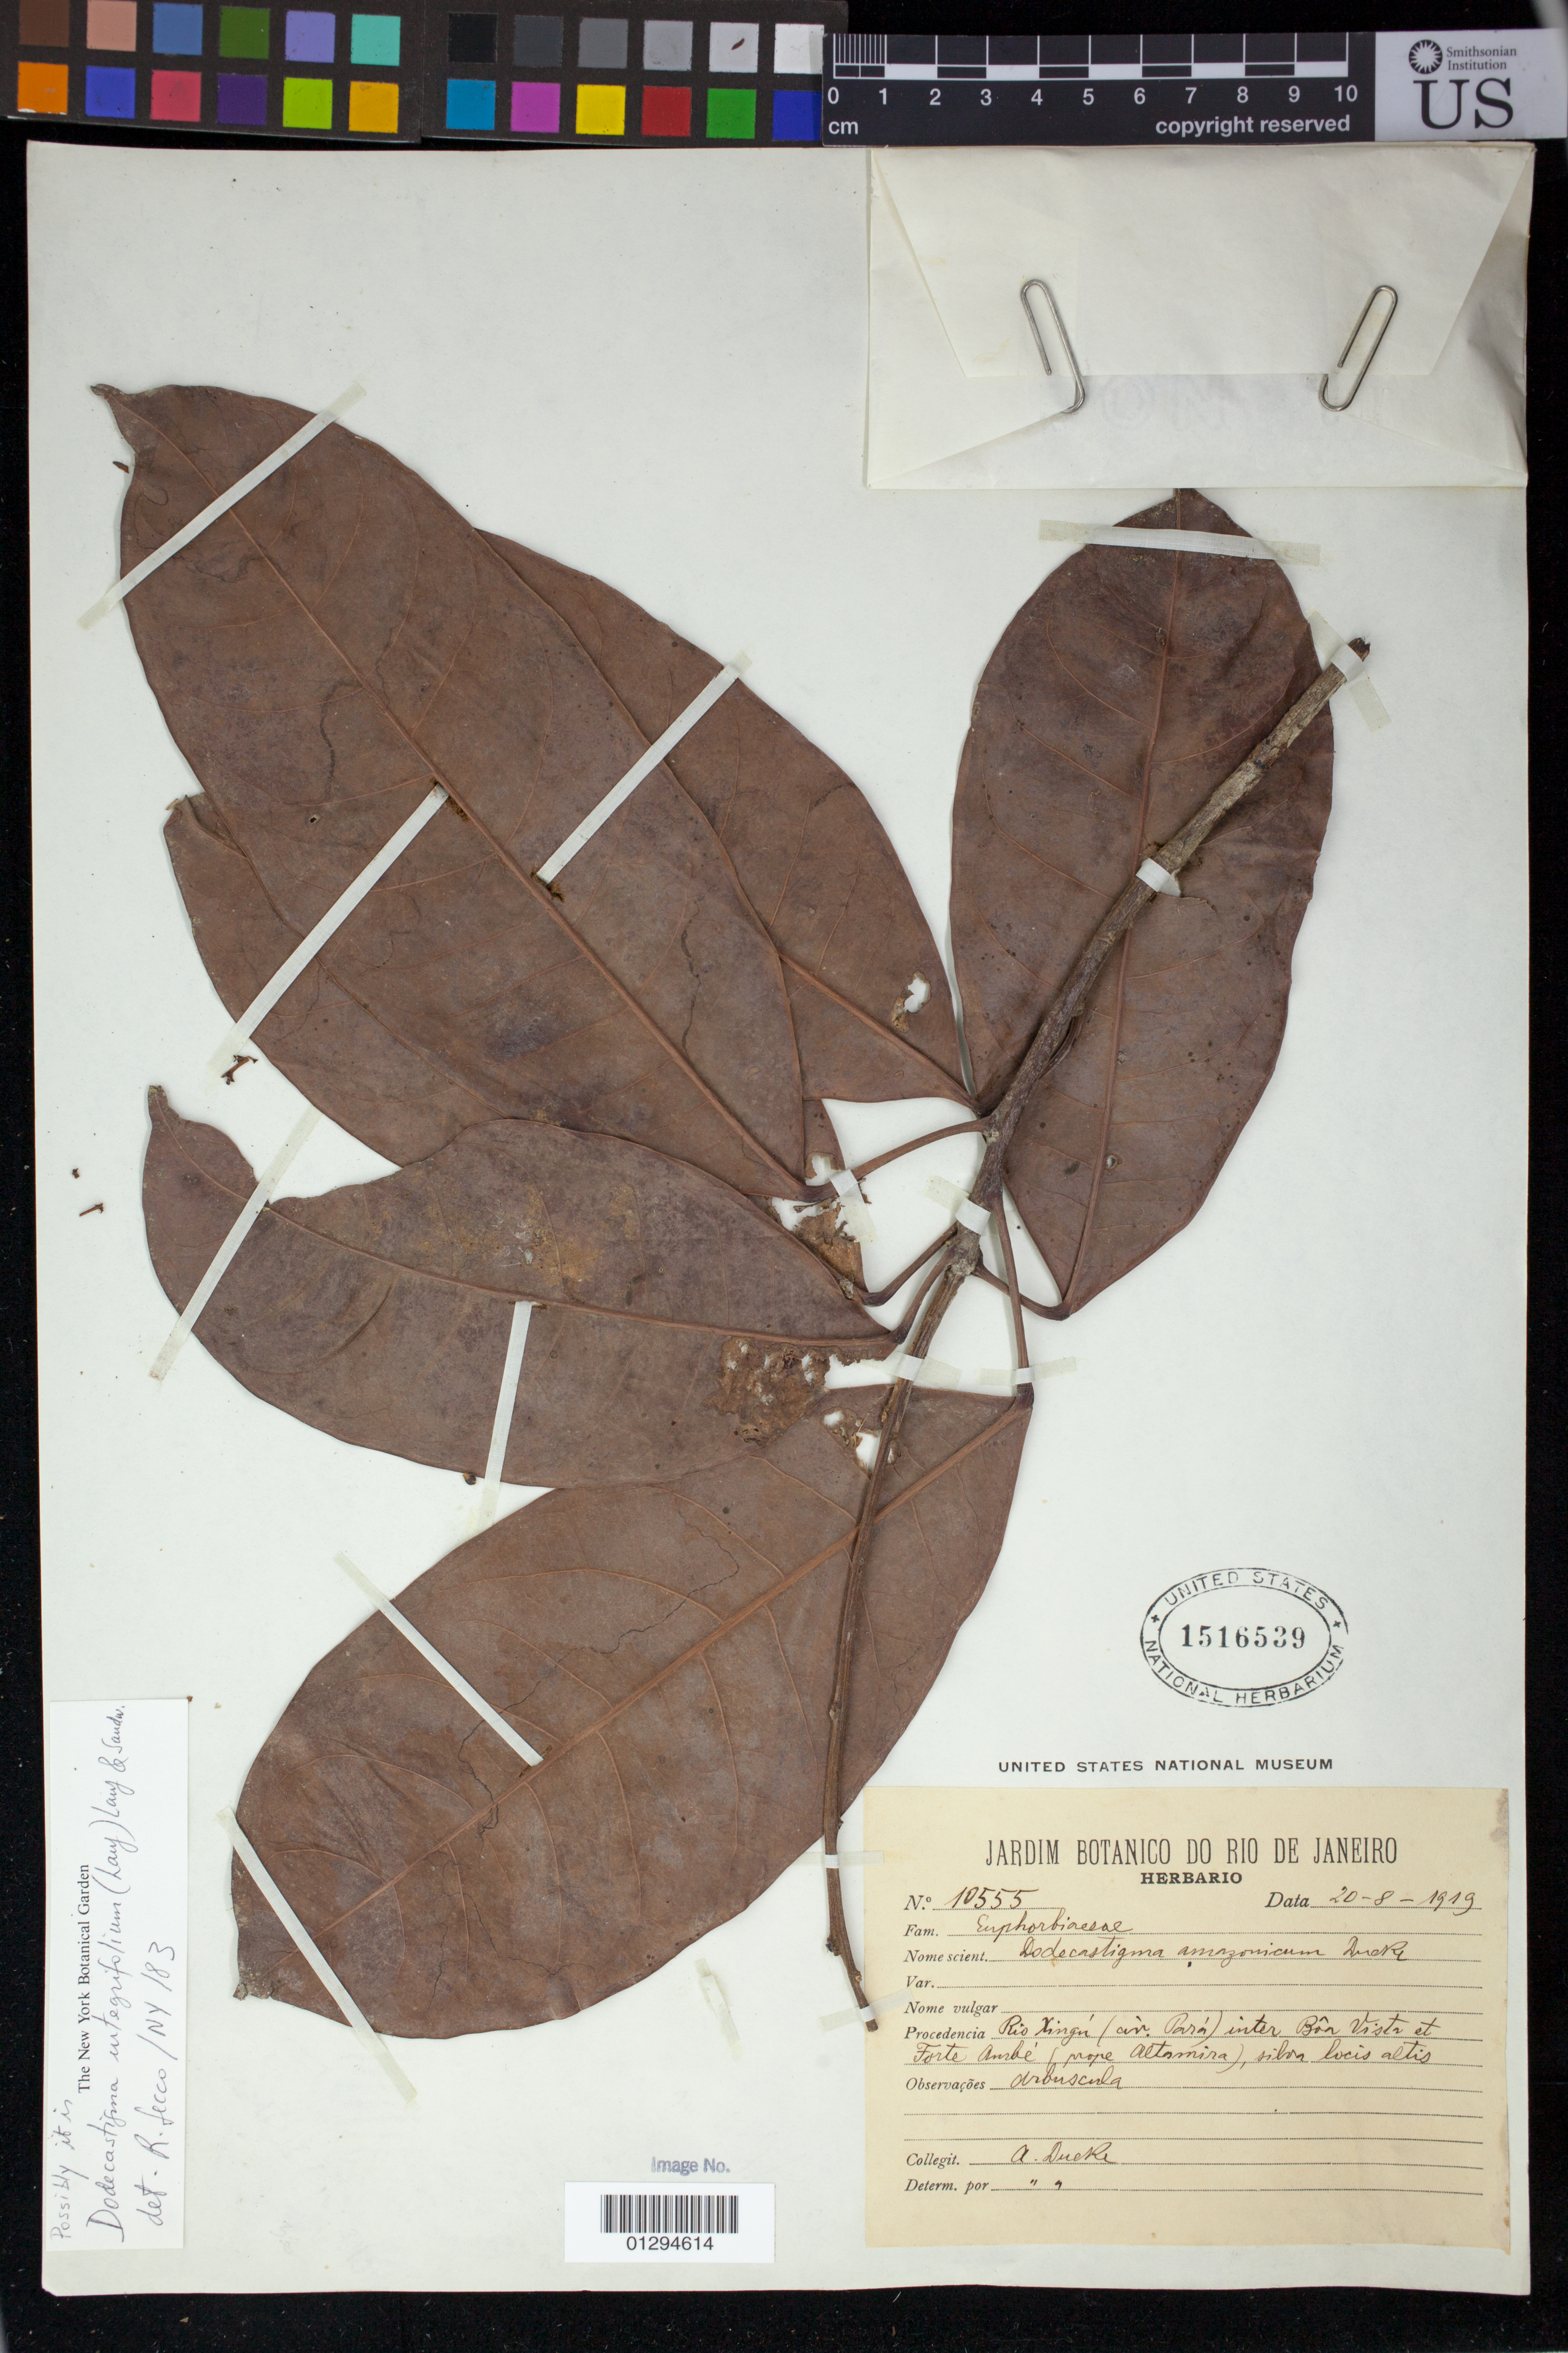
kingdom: Plantae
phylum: Tracheophyta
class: Magnoliopsida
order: Malpighiales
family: Euphorbiaceae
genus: Dodecastigma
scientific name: Dodecastigma integrifolium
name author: (Lanj.) Lanj. & Sandwith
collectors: A. Ducke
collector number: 10555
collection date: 1919-08-20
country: Brazil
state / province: Para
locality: Rio Xingu inter Bon Vista et Forte Ambe (prope Altamira), silva locis altis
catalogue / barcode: US 1516539